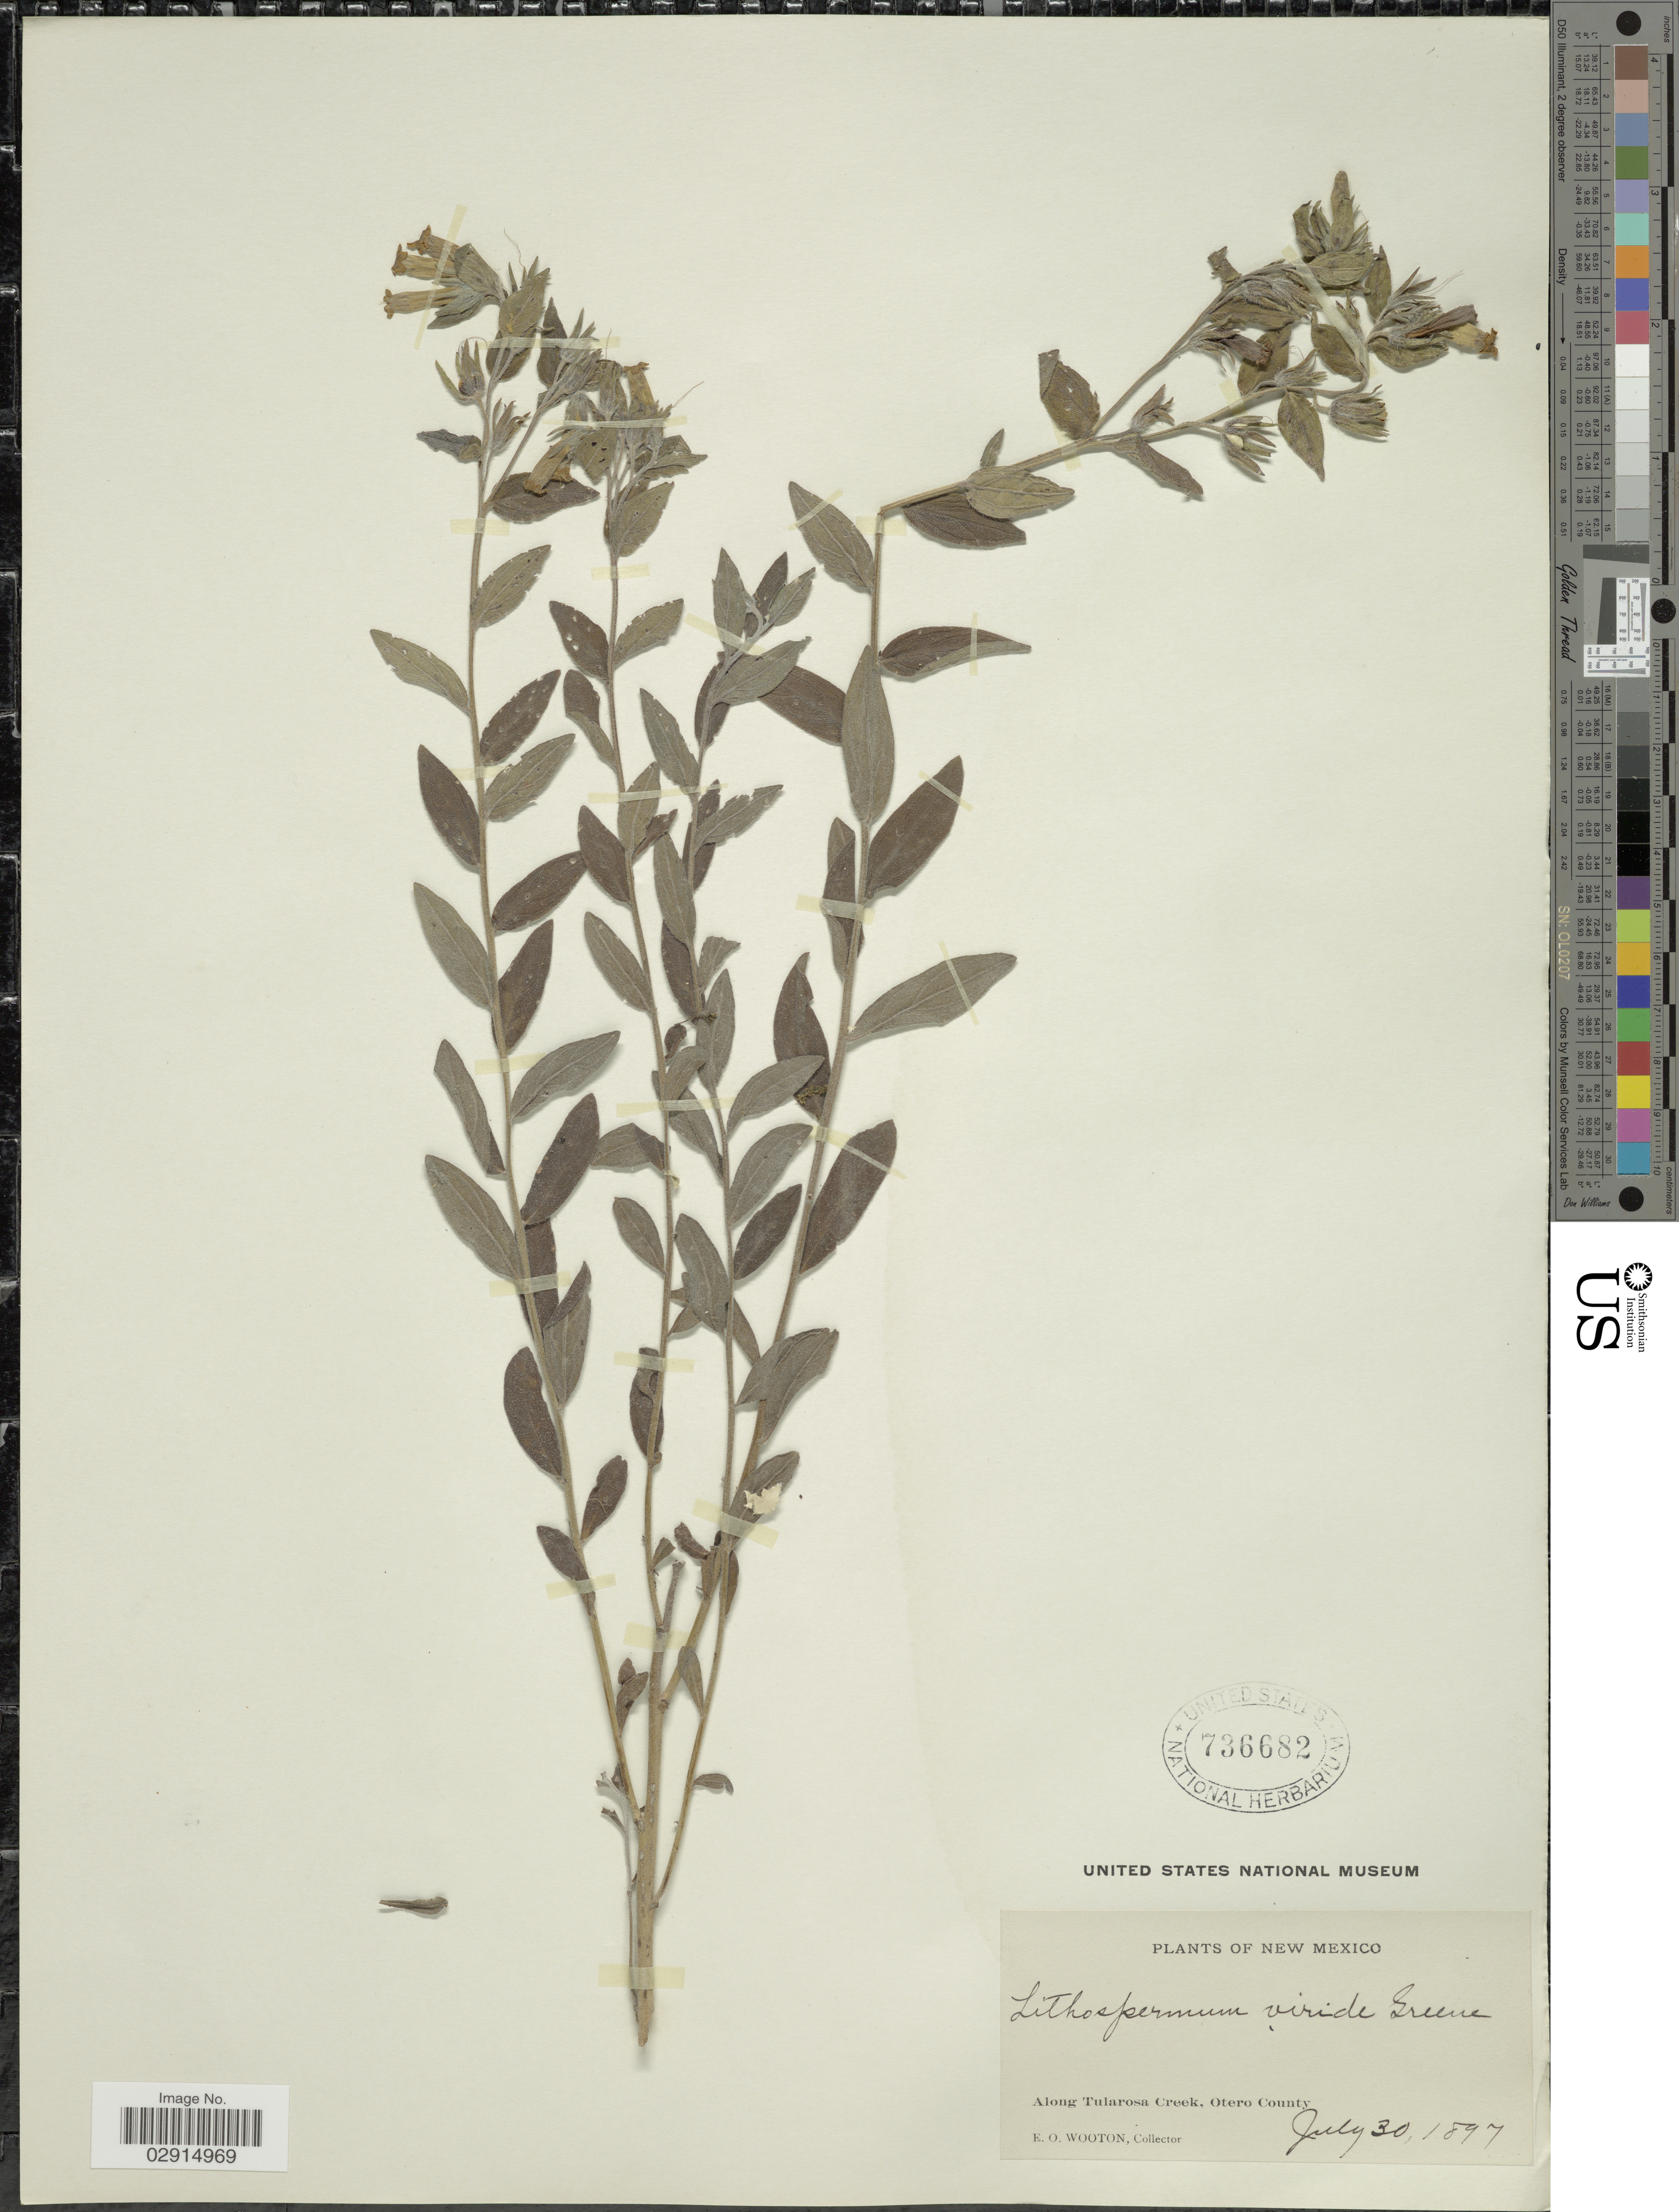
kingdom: Plantae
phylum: Tracheophyta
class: Magnoliopsida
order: Boraginales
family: Boraginaceae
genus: Lithospermum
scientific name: Lithospermum viride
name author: Greene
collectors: E. O. Wooton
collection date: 1897-07-30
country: United States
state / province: New Mexico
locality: Along Tularosa Creek, Otero County.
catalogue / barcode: US 736682